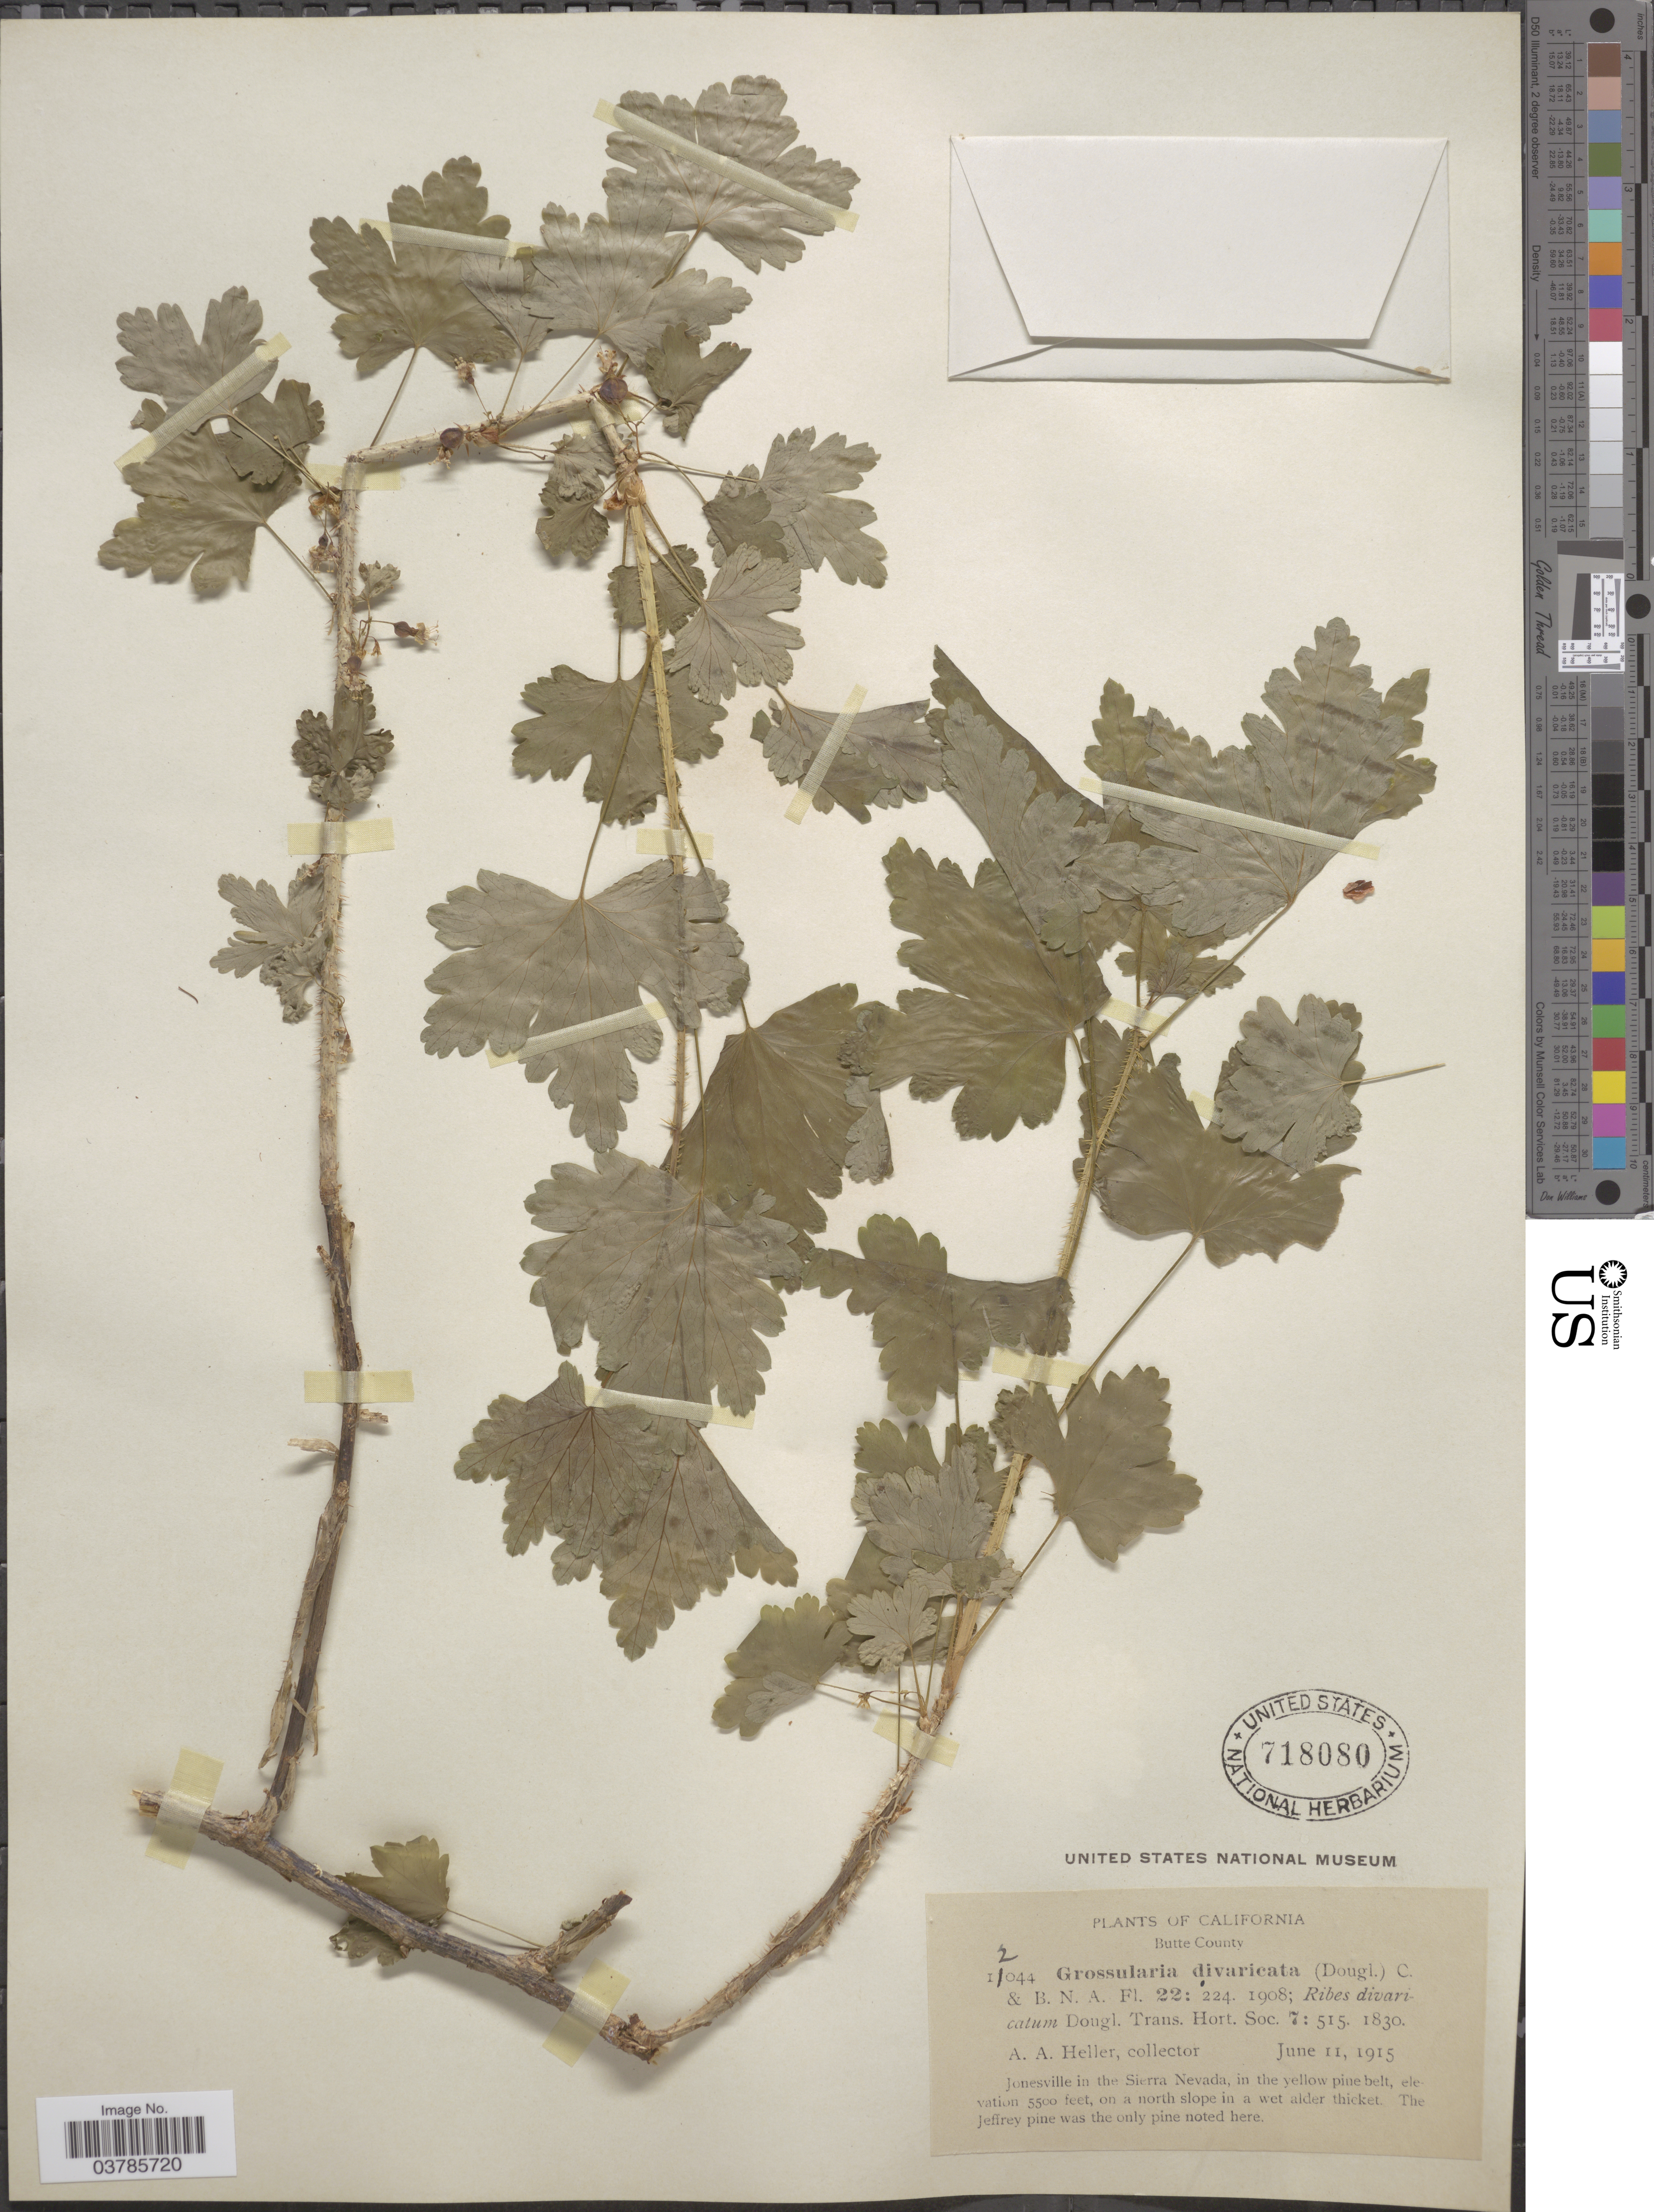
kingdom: Plantae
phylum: Tracheophyta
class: Magnoliopsida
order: Saxifragales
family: Grossulariaceae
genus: Ribes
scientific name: Ribes divaricatum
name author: Douglas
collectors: A. A. Heller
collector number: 12044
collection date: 1915-06-11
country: United States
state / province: California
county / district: Butte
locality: Butte County. Jonesville in the Sierra Nevada, in the yellow pine belt. On a north slope in a wet alder thicket.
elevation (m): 1676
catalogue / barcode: US 718080